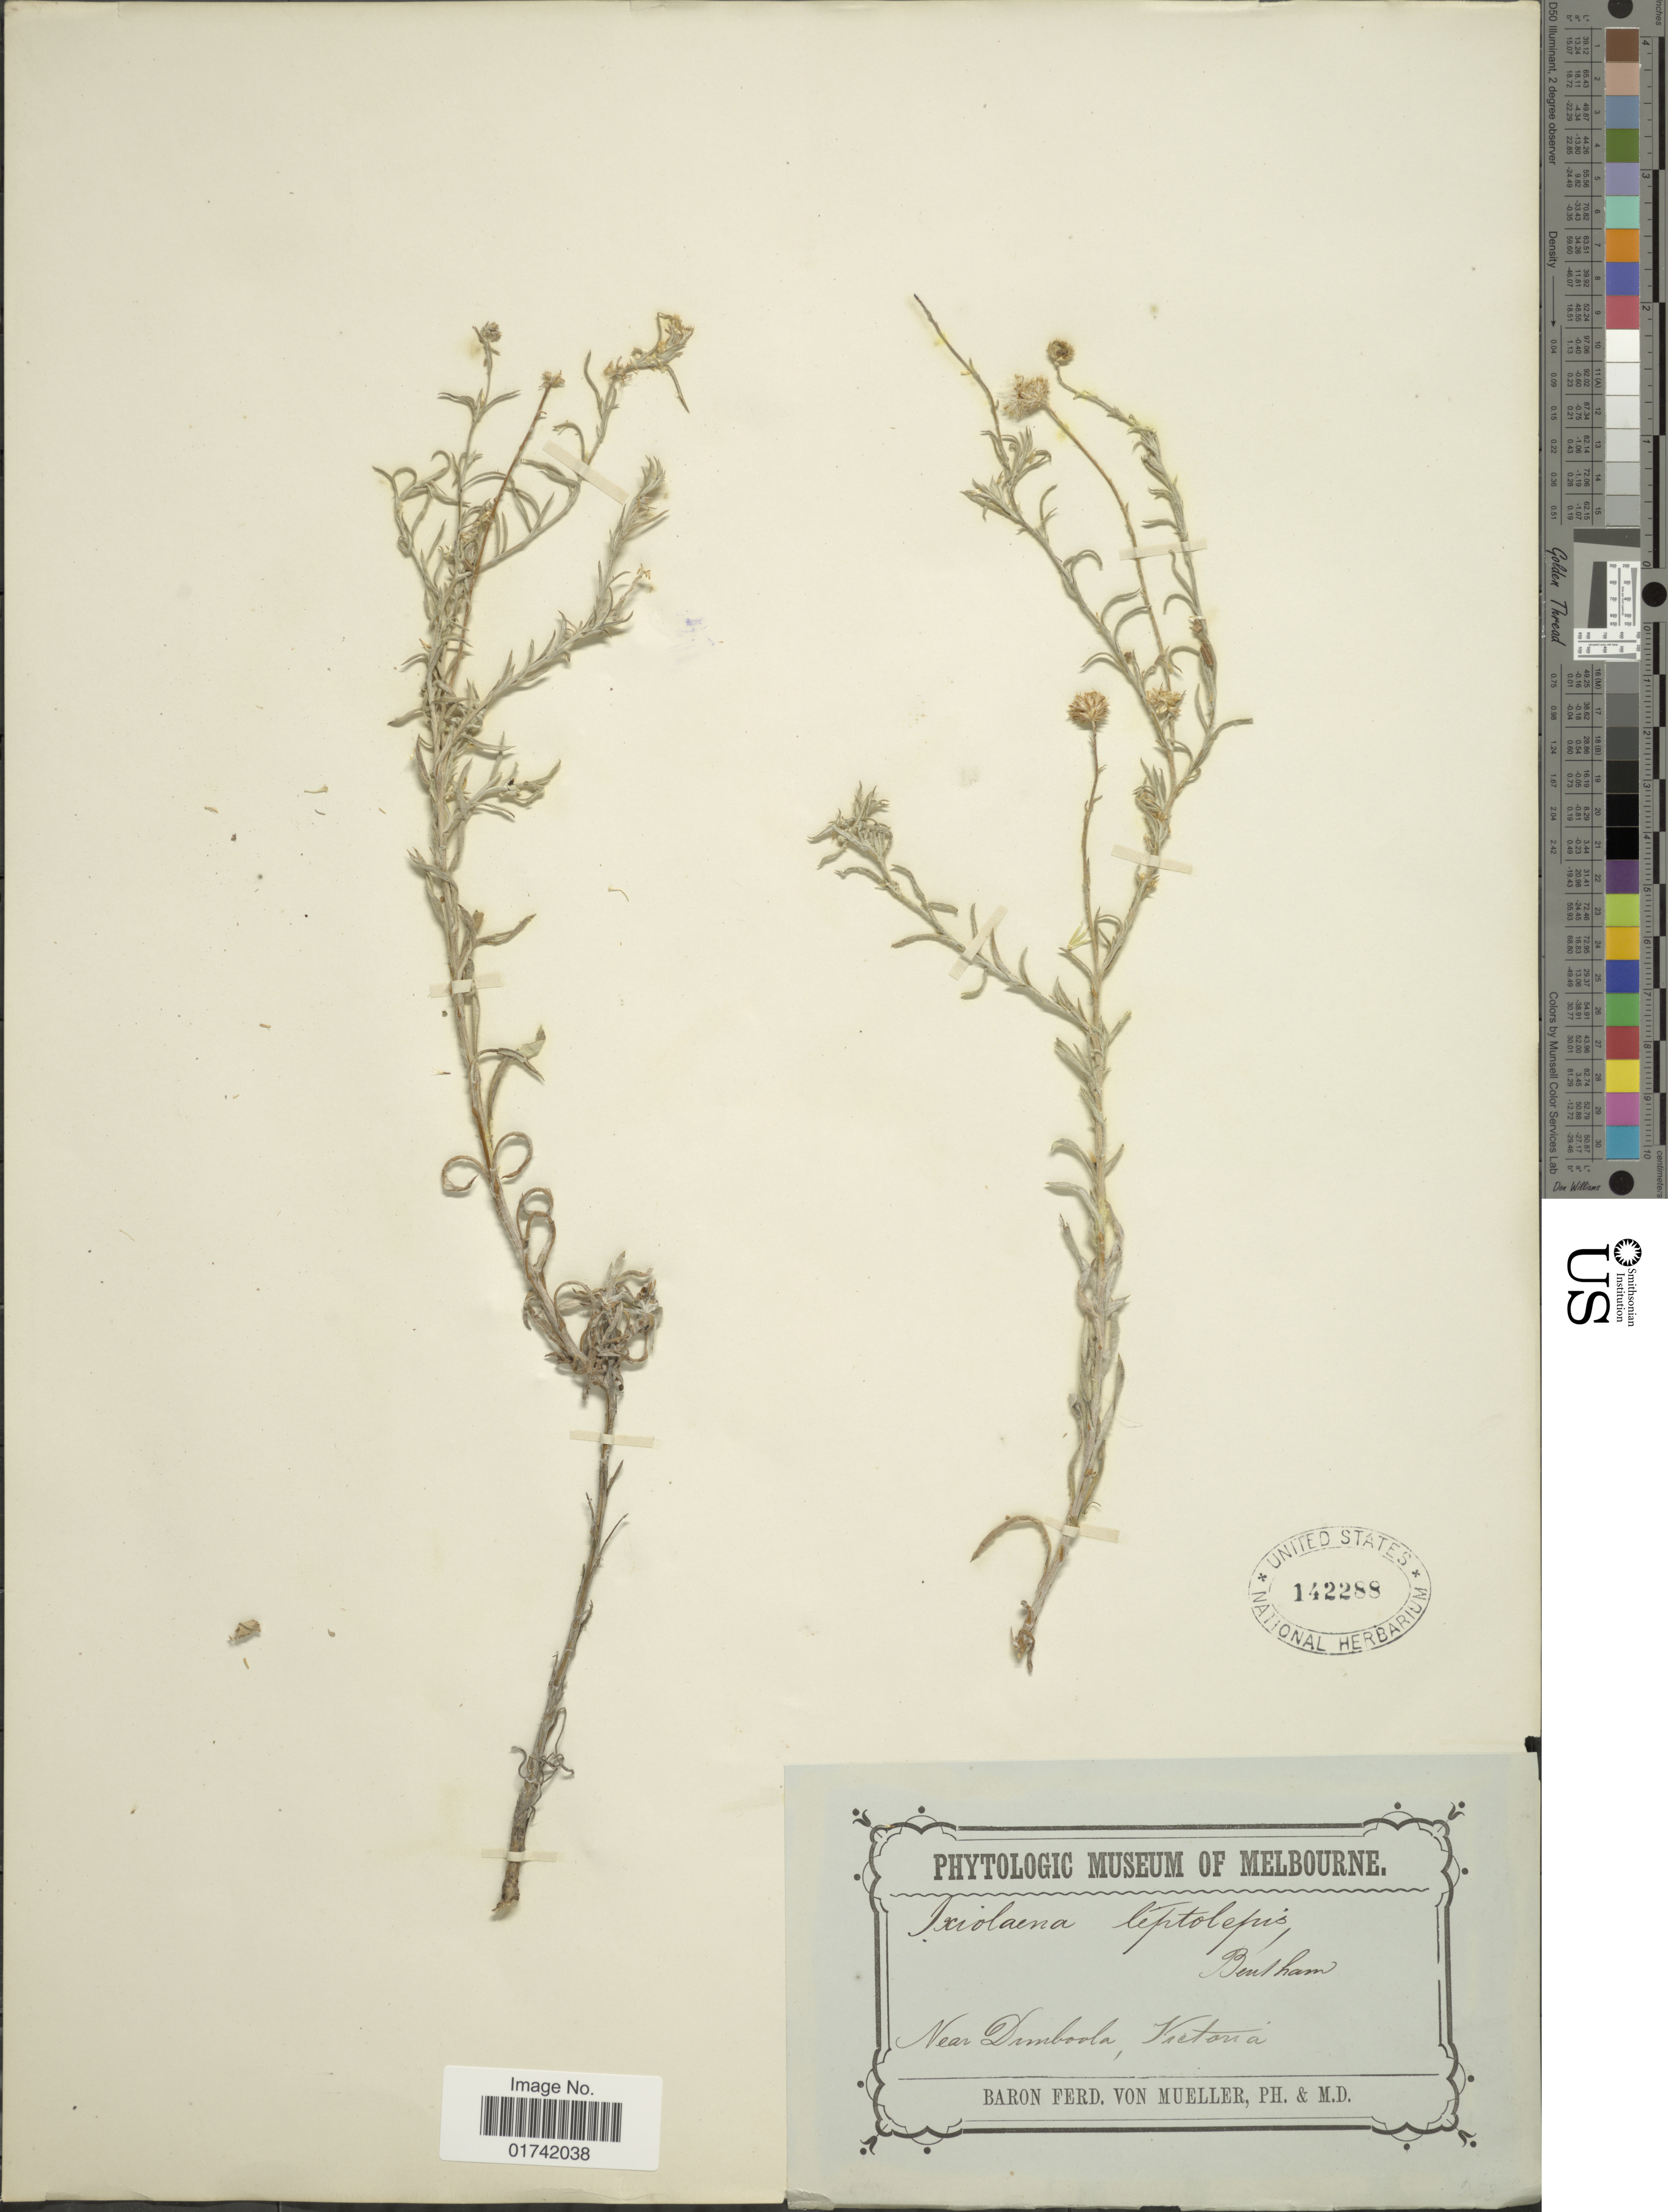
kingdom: Plantae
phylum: Tracheophyta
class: Magnoliopsida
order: Asterales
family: Asteraceae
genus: Ixiolaena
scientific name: Ixiolaena leptolepis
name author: (DC.) Benth.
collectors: B. von Mueller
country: Australia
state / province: Victoria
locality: New Dimboola, Victoria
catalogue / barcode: US 142288